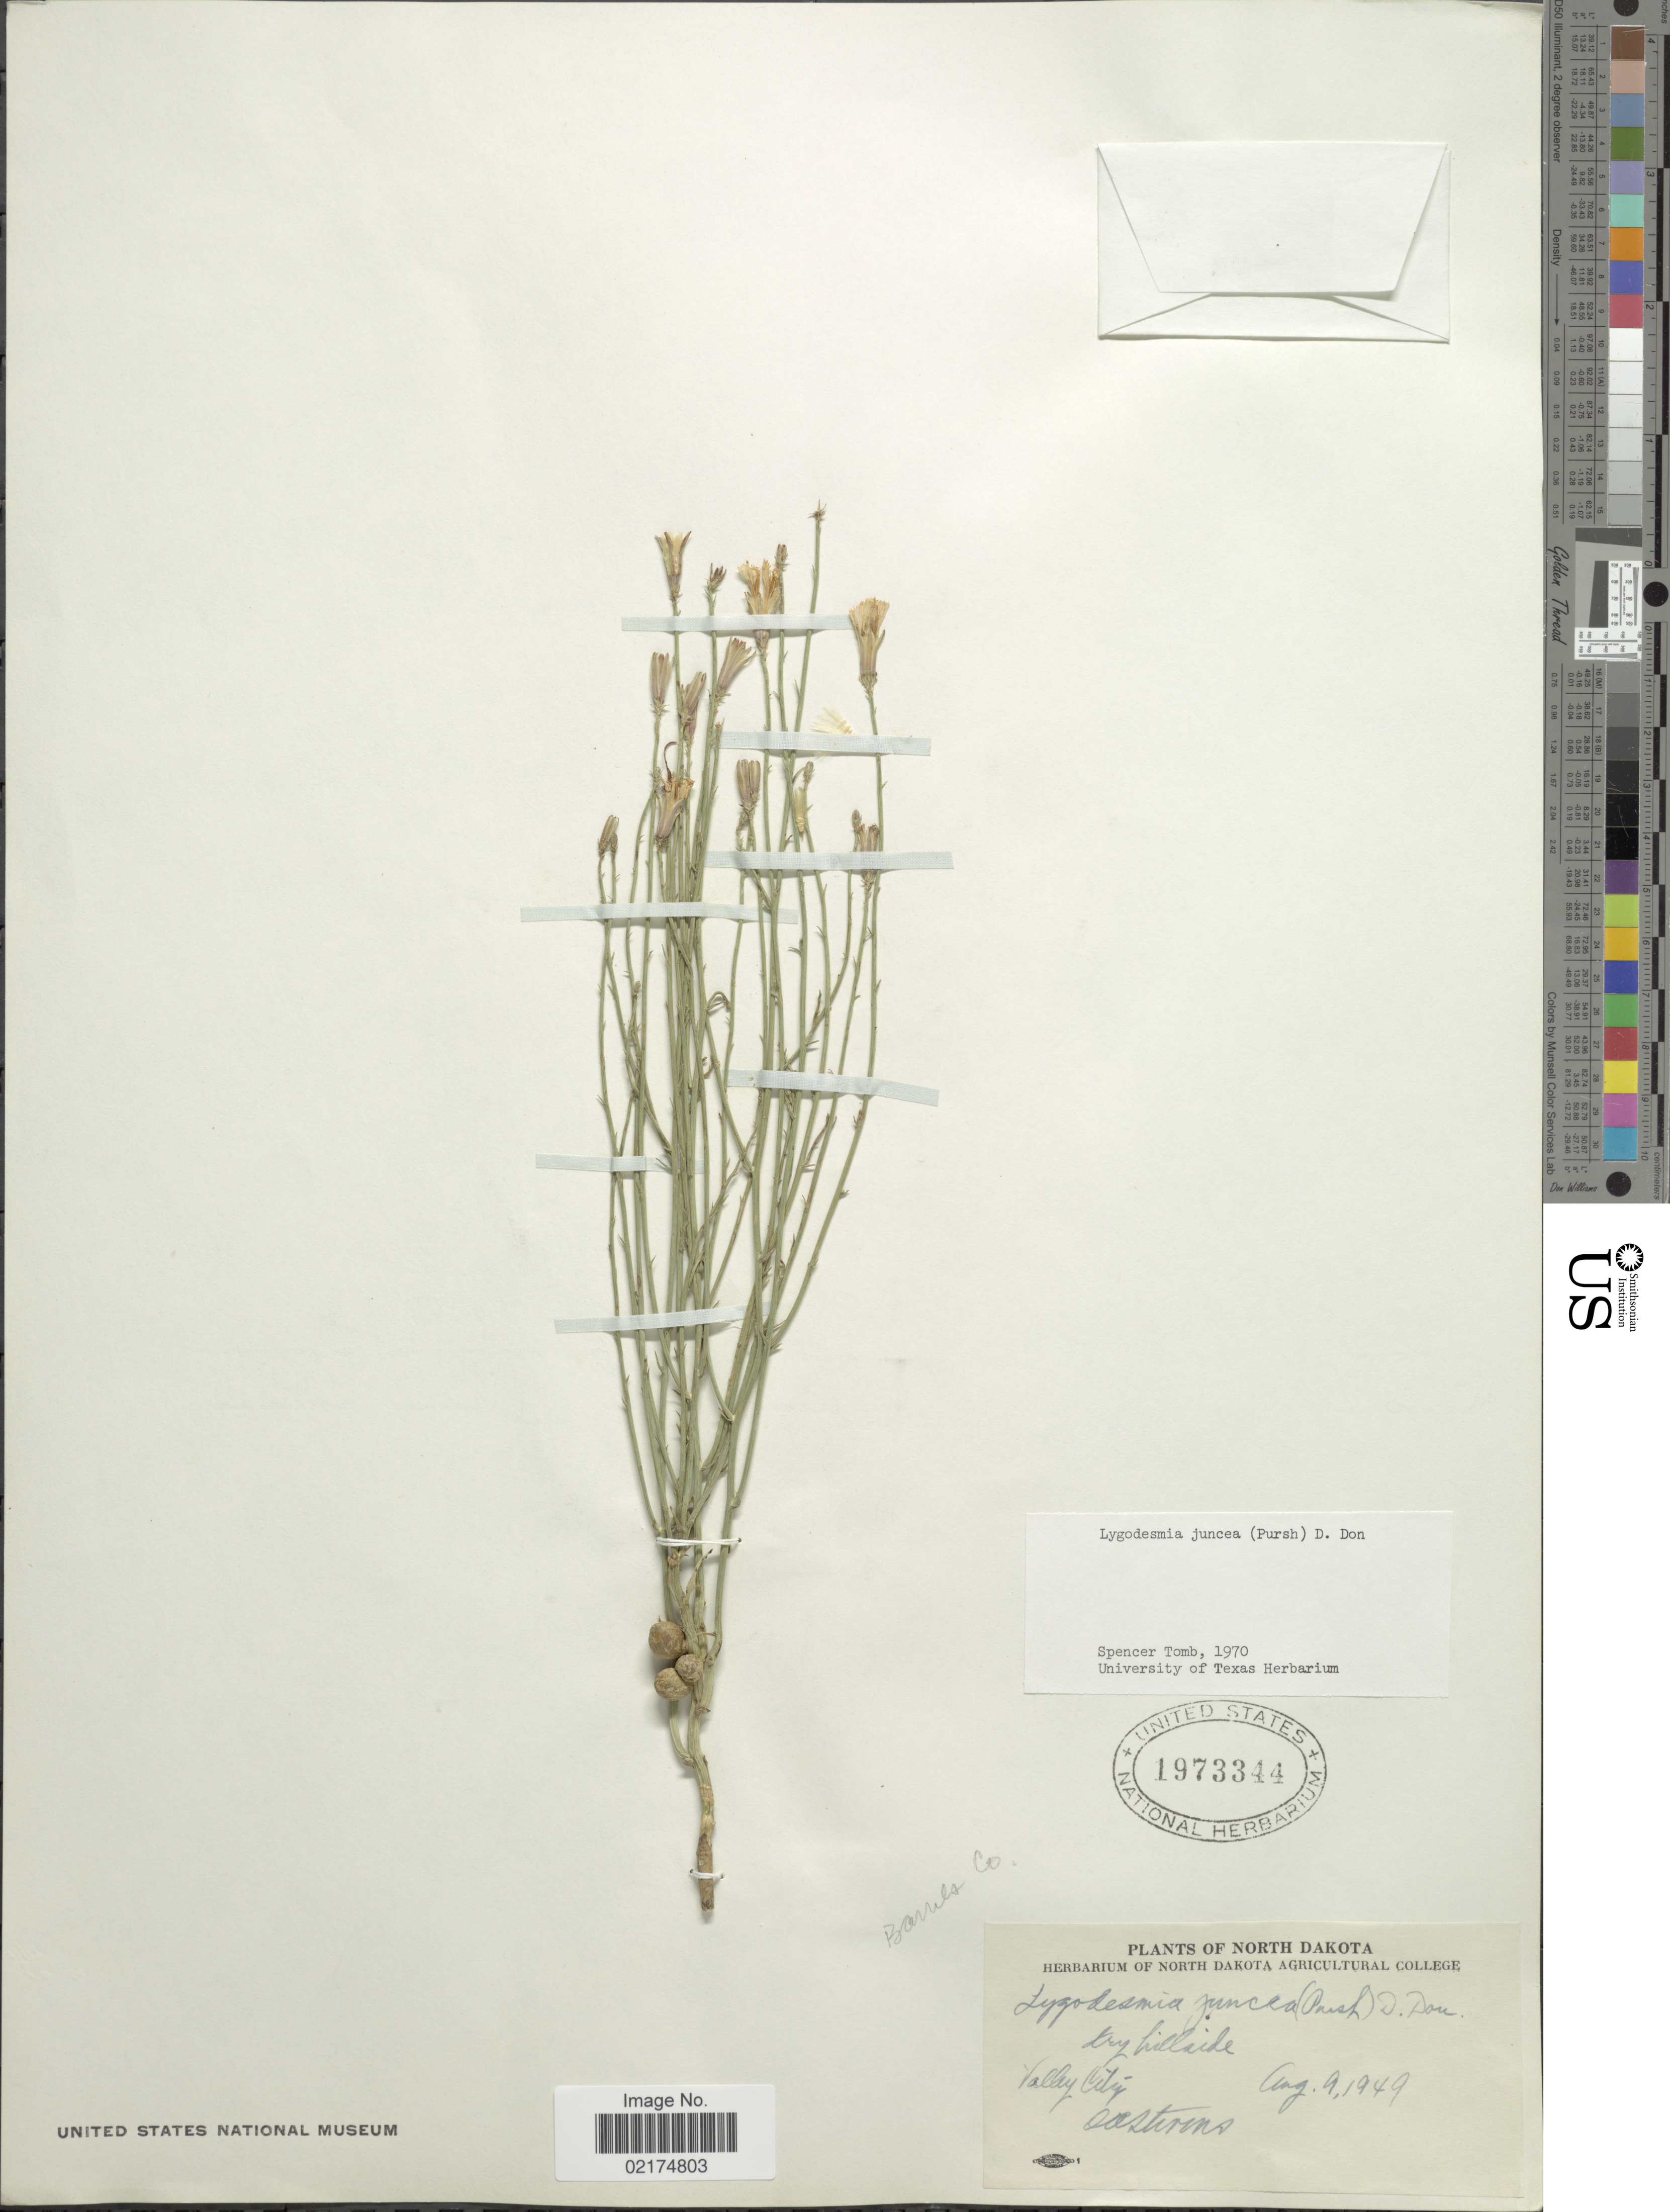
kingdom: Plantae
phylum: Tracheophyta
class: Magnoliopsida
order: Asterales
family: Asteraceae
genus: Lygodesmia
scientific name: Lygodesmia juncea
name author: D. Don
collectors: O. Stevens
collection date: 1949-08-08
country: United States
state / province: North Dakota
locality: Valley City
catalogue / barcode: US 1973344